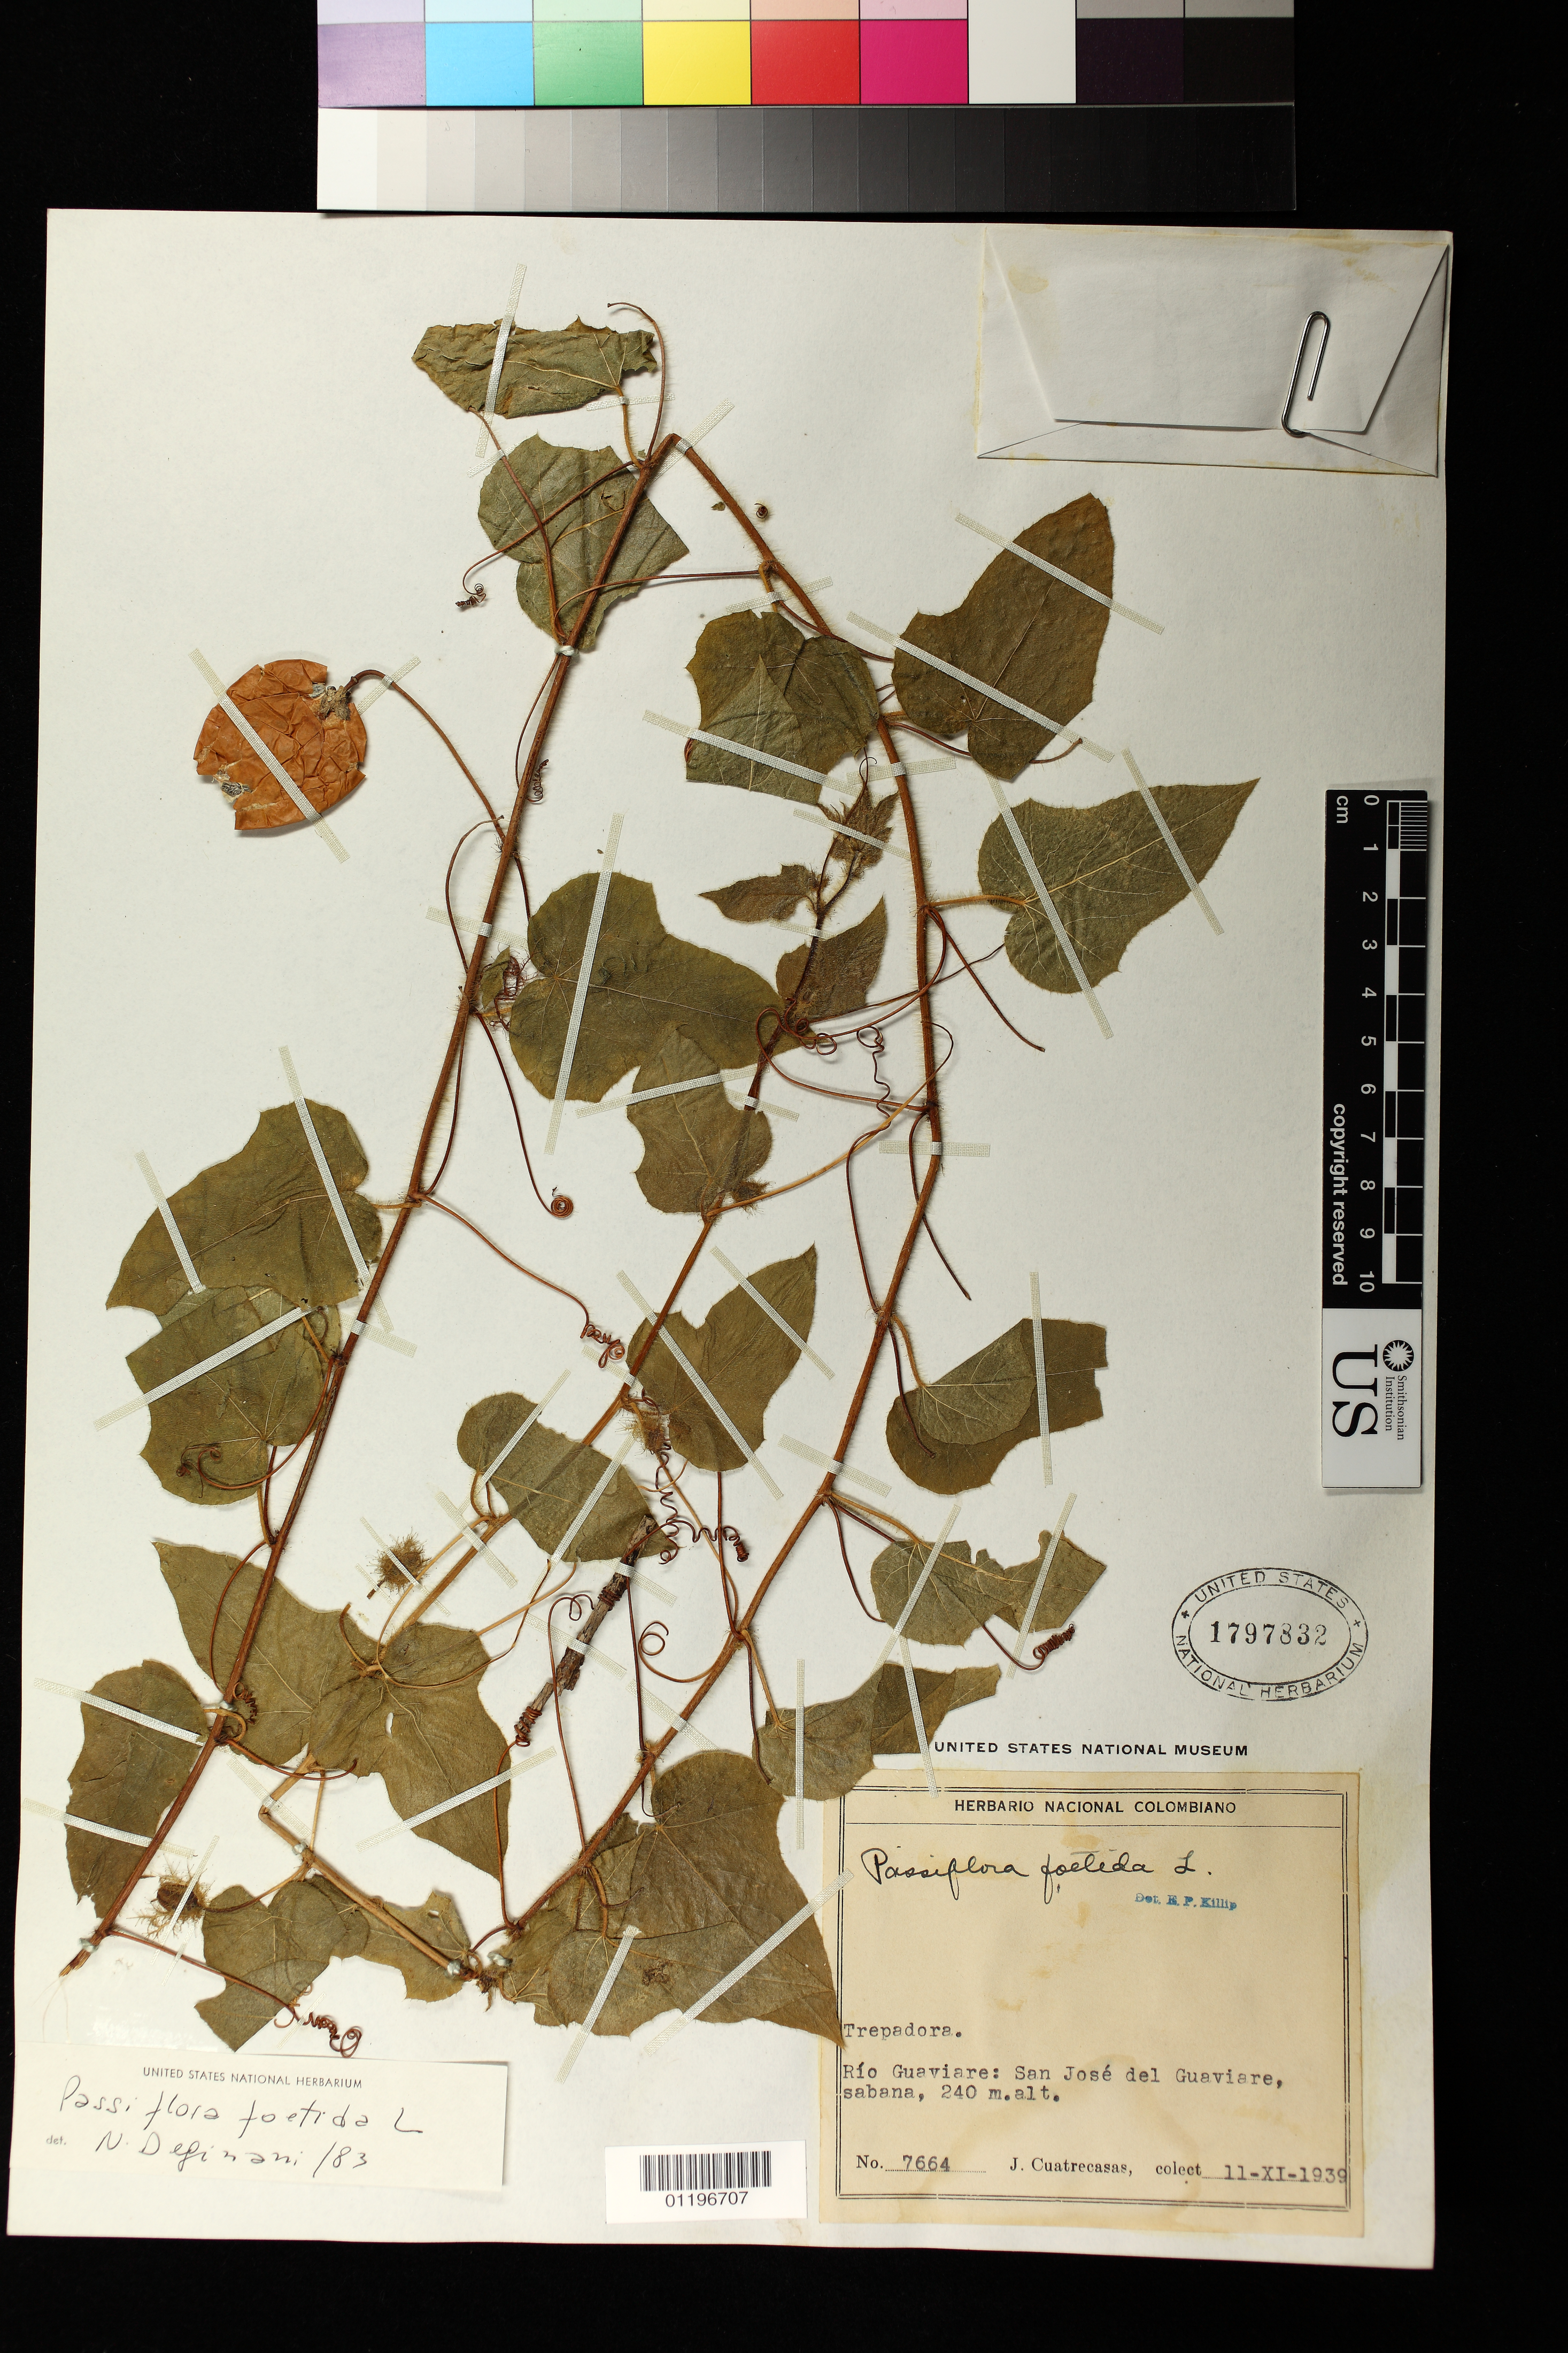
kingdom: Plantae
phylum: Tracheophyta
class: Magnoliopsida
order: Malpighiales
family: Passifloraceae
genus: Passiflora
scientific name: Passiflora foetida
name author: L.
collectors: J. Cuatrecasas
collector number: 7664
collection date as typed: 11 Nov 1939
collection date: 1939-11-11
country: Colombia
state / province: Guaviare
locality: Río Guaviare: San José del Guaviare, sabana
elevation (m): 240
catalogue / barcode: US 1797832